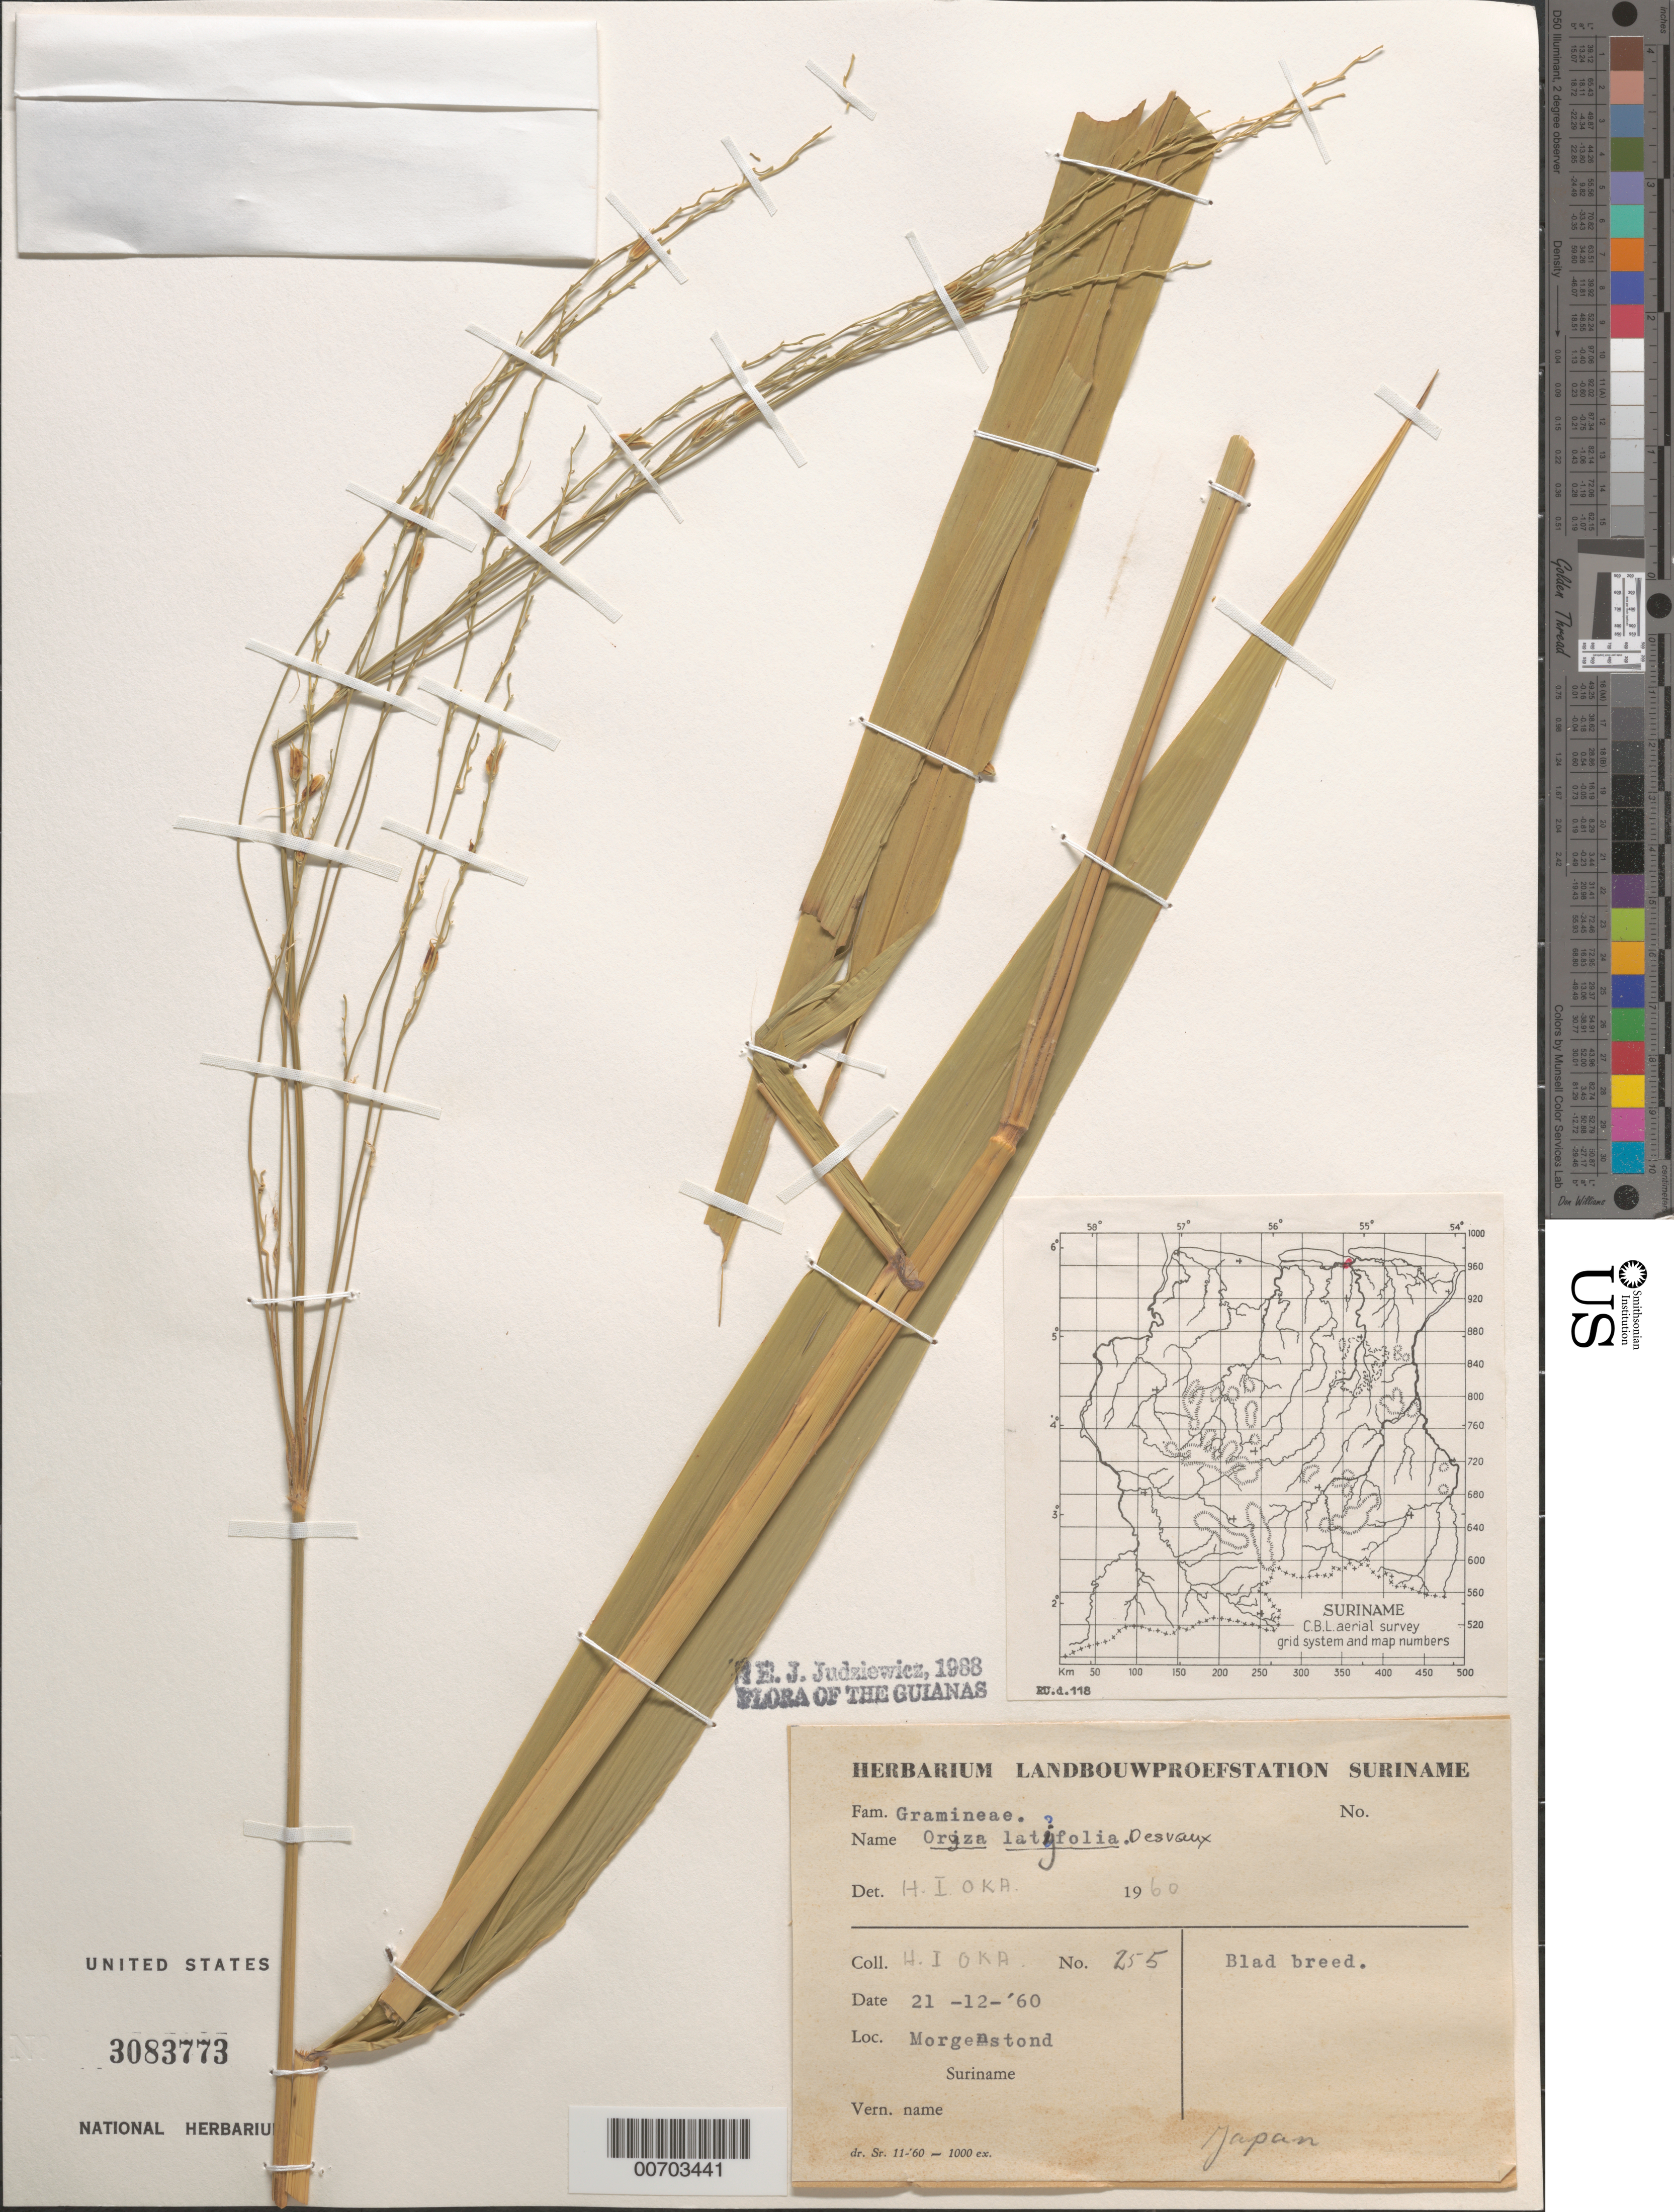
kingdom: Plantae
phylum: Tracheophyta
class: Liliopsida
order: Poales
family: Poaceae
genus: Oryza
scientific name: Oryza latifolia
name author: Desv.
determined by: Judziewicz, E. J.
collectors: H. Oka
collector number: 255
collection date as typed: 21-Dec-60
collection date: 1960-12-21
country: Suriname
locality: Morgenstond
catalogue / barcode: US 3083773